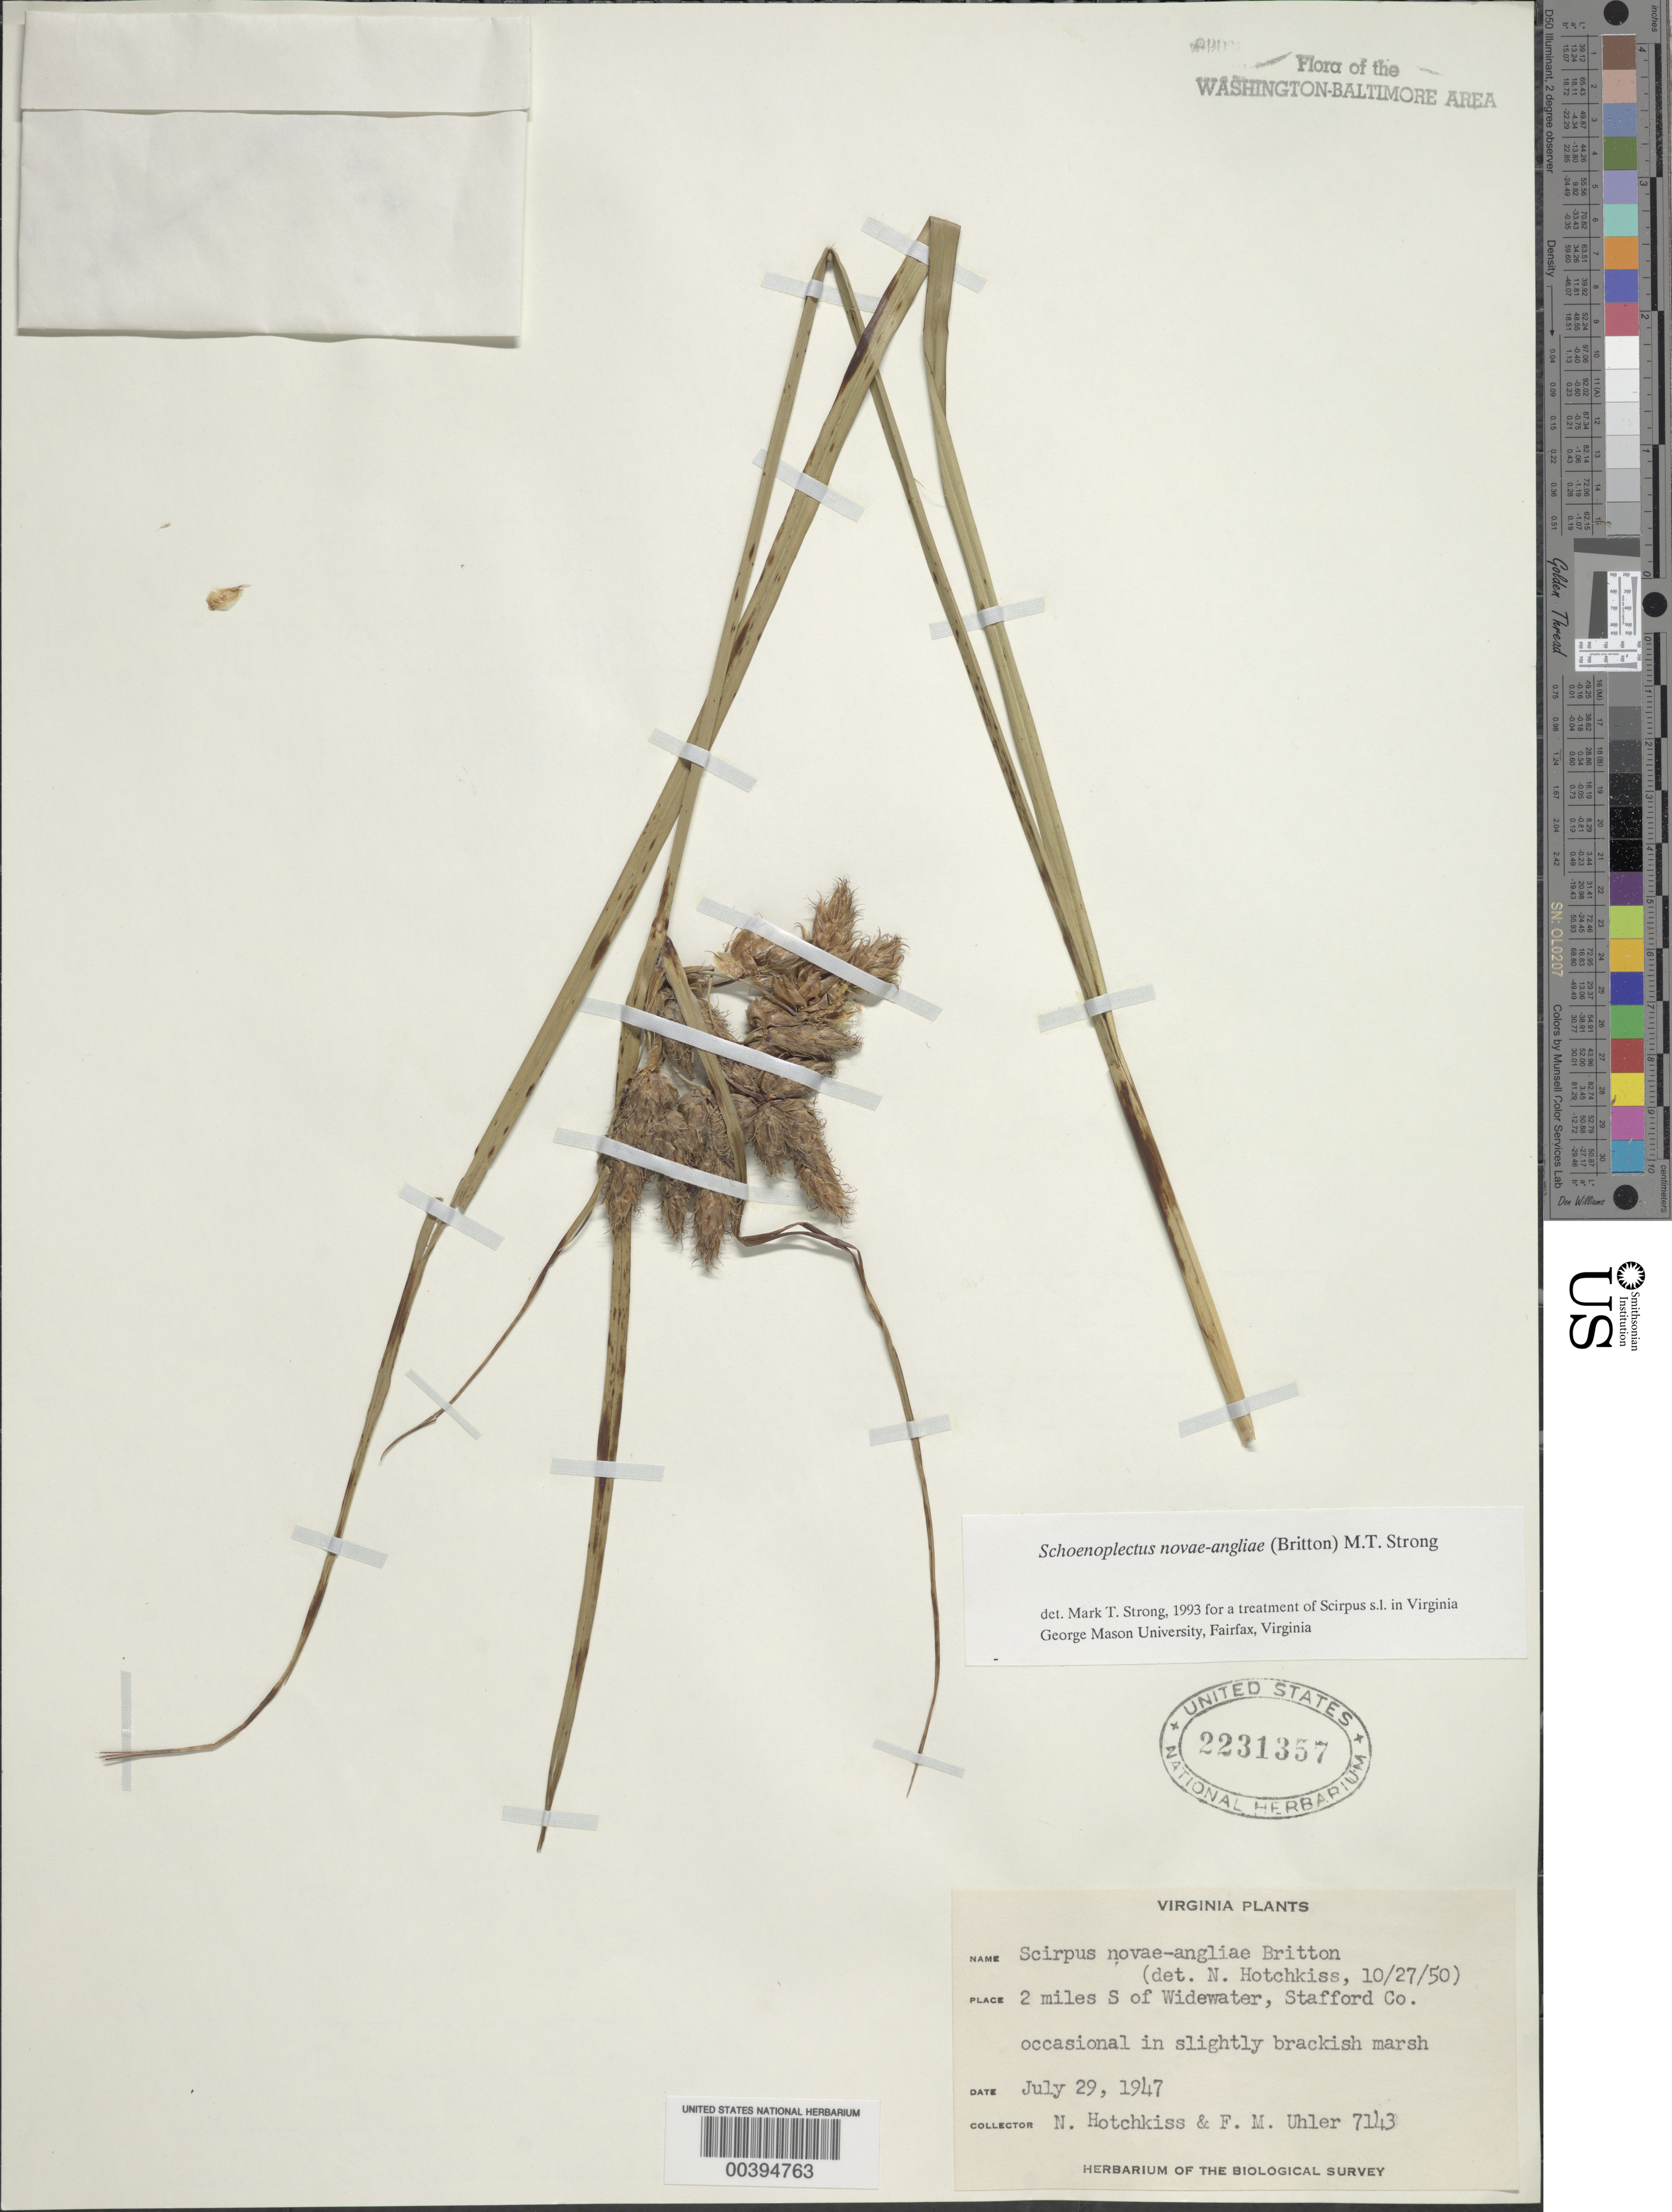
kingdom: Plantae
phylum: Tracheophyta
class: Liliopsida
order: Poales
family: Cyperaceae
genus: Bolboschoenus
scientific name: Bolboschoenus novae-angliae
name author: (Britton) S.G. Sm.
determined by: Strong, M. T., (US), Smithsonian Institution - National Museum of Natural History (UNITED STATES)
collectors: N. Hotchkiss & F. M. Uhler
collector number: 7143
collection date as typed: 12 Nov 1950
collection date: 1950-11-12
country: United States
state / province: Virginia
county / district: Stafford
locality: S of Widewater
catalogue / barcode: US 2231357